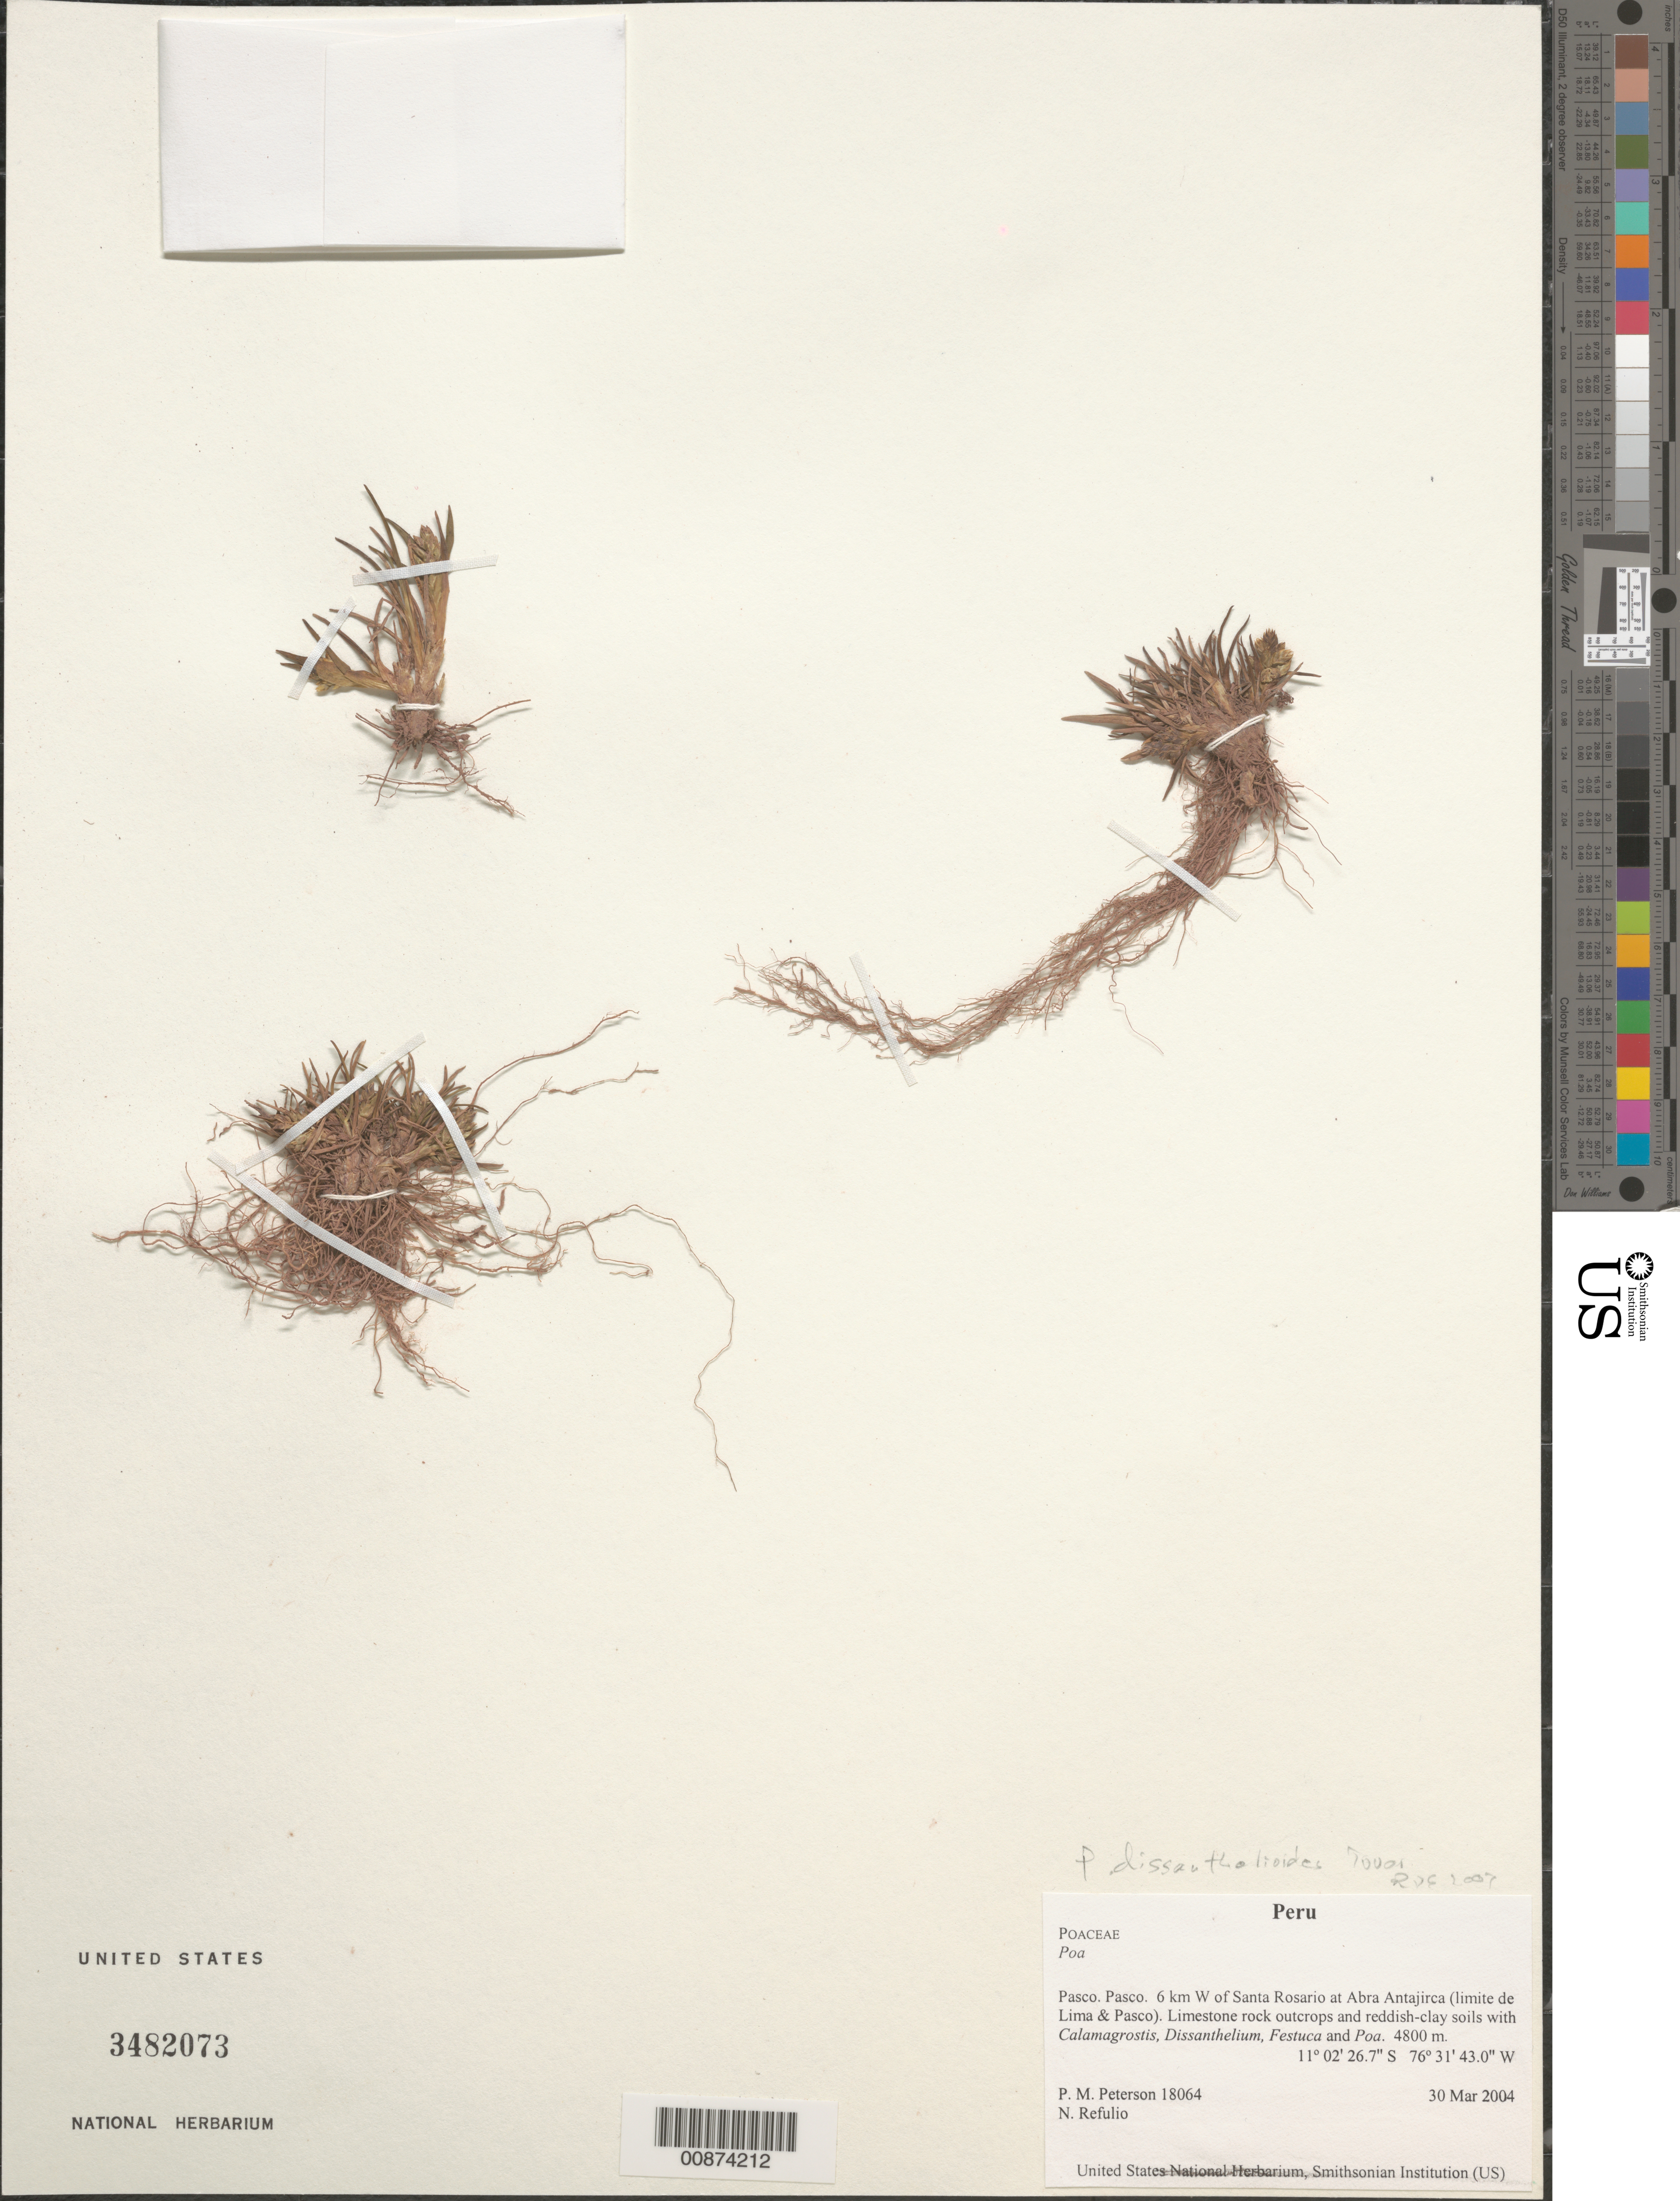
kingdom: Plantae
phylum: Tracheophyta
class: Liliopsida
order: Poales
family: Poaceae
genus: Poa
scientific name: Poa dissanthelioides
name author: Tovar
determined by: Soreng, Robert J., Research Associate (BOT), Smithsonian Institution - National Museum of Natural History (UNITED STATES)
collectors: P. M. Peterson & N. Refulio-Rodríguez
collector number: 18064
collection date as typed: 30 Mar 2004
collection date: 2004-03-30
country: Peru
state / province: Pasco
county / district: Pasco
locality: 6 km W of Santa Rosario at Abra Antajirca (limite de Lima & Pasco). Limestone rock outcrops and reddish-clay soils with Calamagrostis, Dissanthelium, Festuca and Poa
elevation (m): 4800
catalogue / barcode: US 3482073